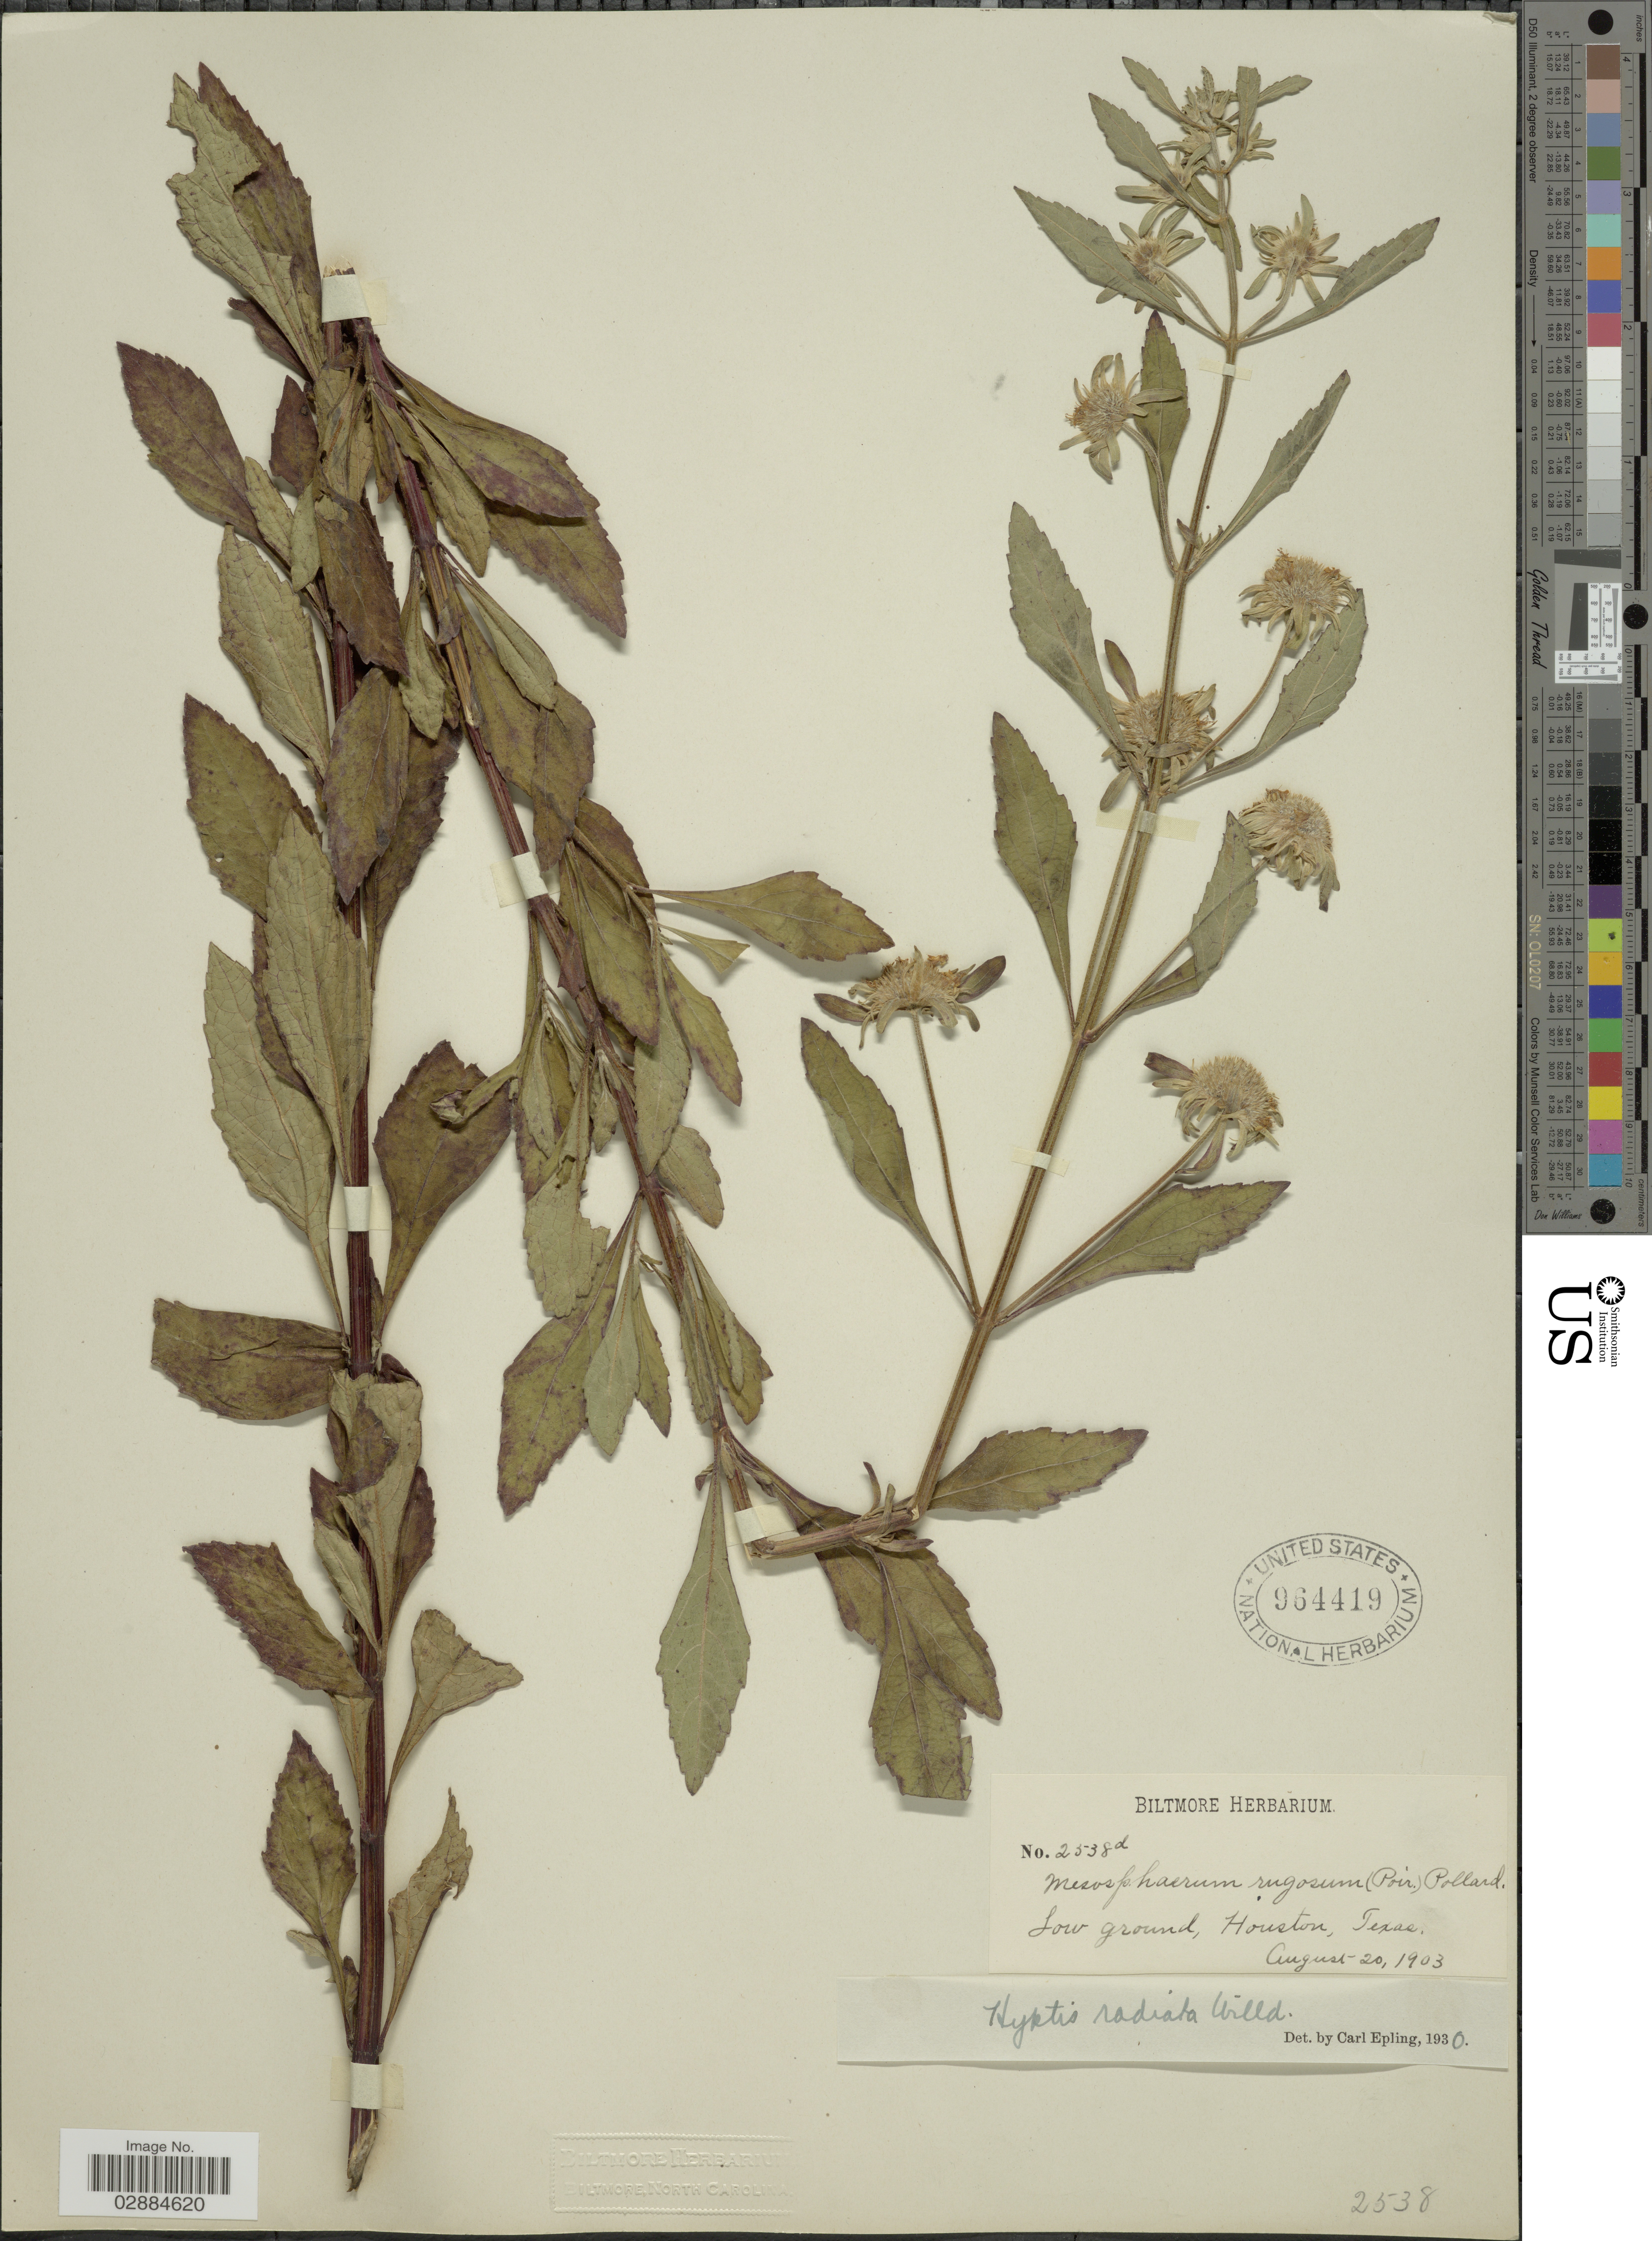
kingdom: Plantae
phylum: Tracheophyta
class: Magnoliopsida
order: Lamiales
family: Lamiaceae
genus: Hyptis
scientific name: Hyptis radiata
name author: Kunth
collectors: ex herb. Biltmore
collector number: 2538d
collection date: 1903-08-20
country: United States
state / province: Texas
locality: Low ground, Houston, Texas.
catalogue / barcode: US 964419